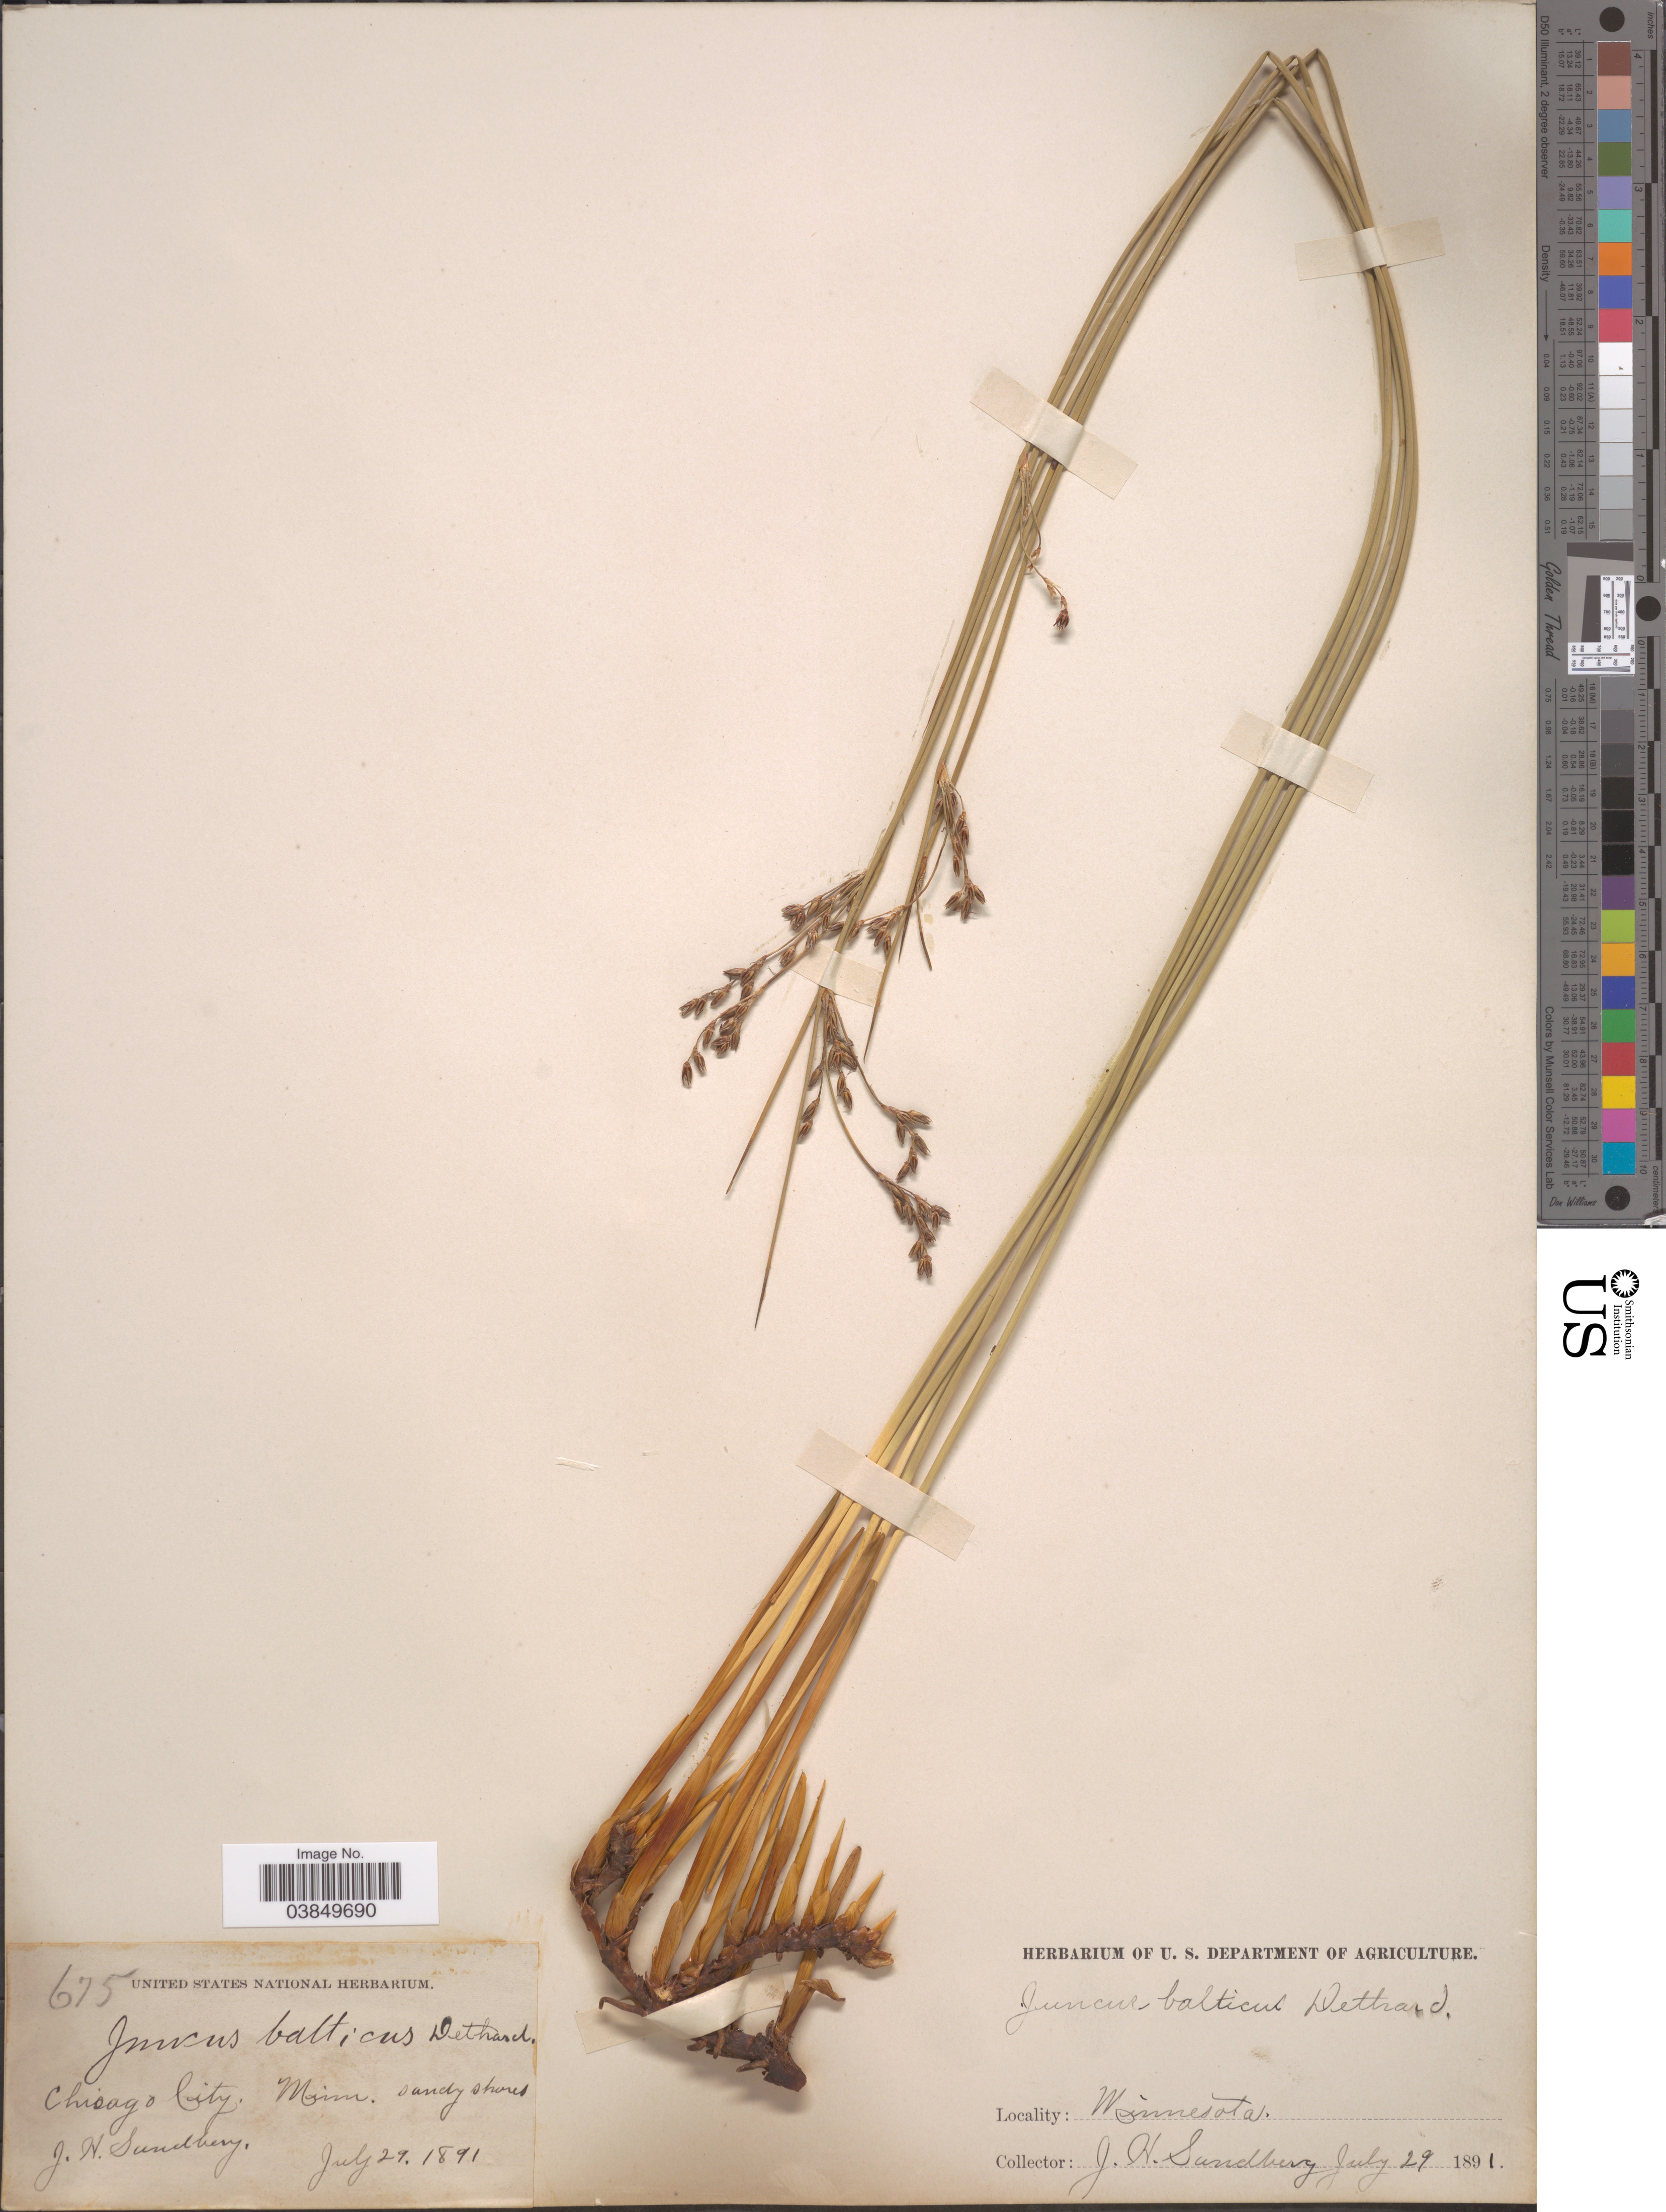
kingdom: Plantae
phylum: Tracheophyta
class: Liliopsida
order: Poales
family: Juncaceae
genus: Juncus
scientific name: Juncus balticus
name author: Willd.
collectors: J. H. Sandberg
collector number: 675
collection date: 1891-07-29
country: United States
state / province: Minnesota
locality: Chisago City.